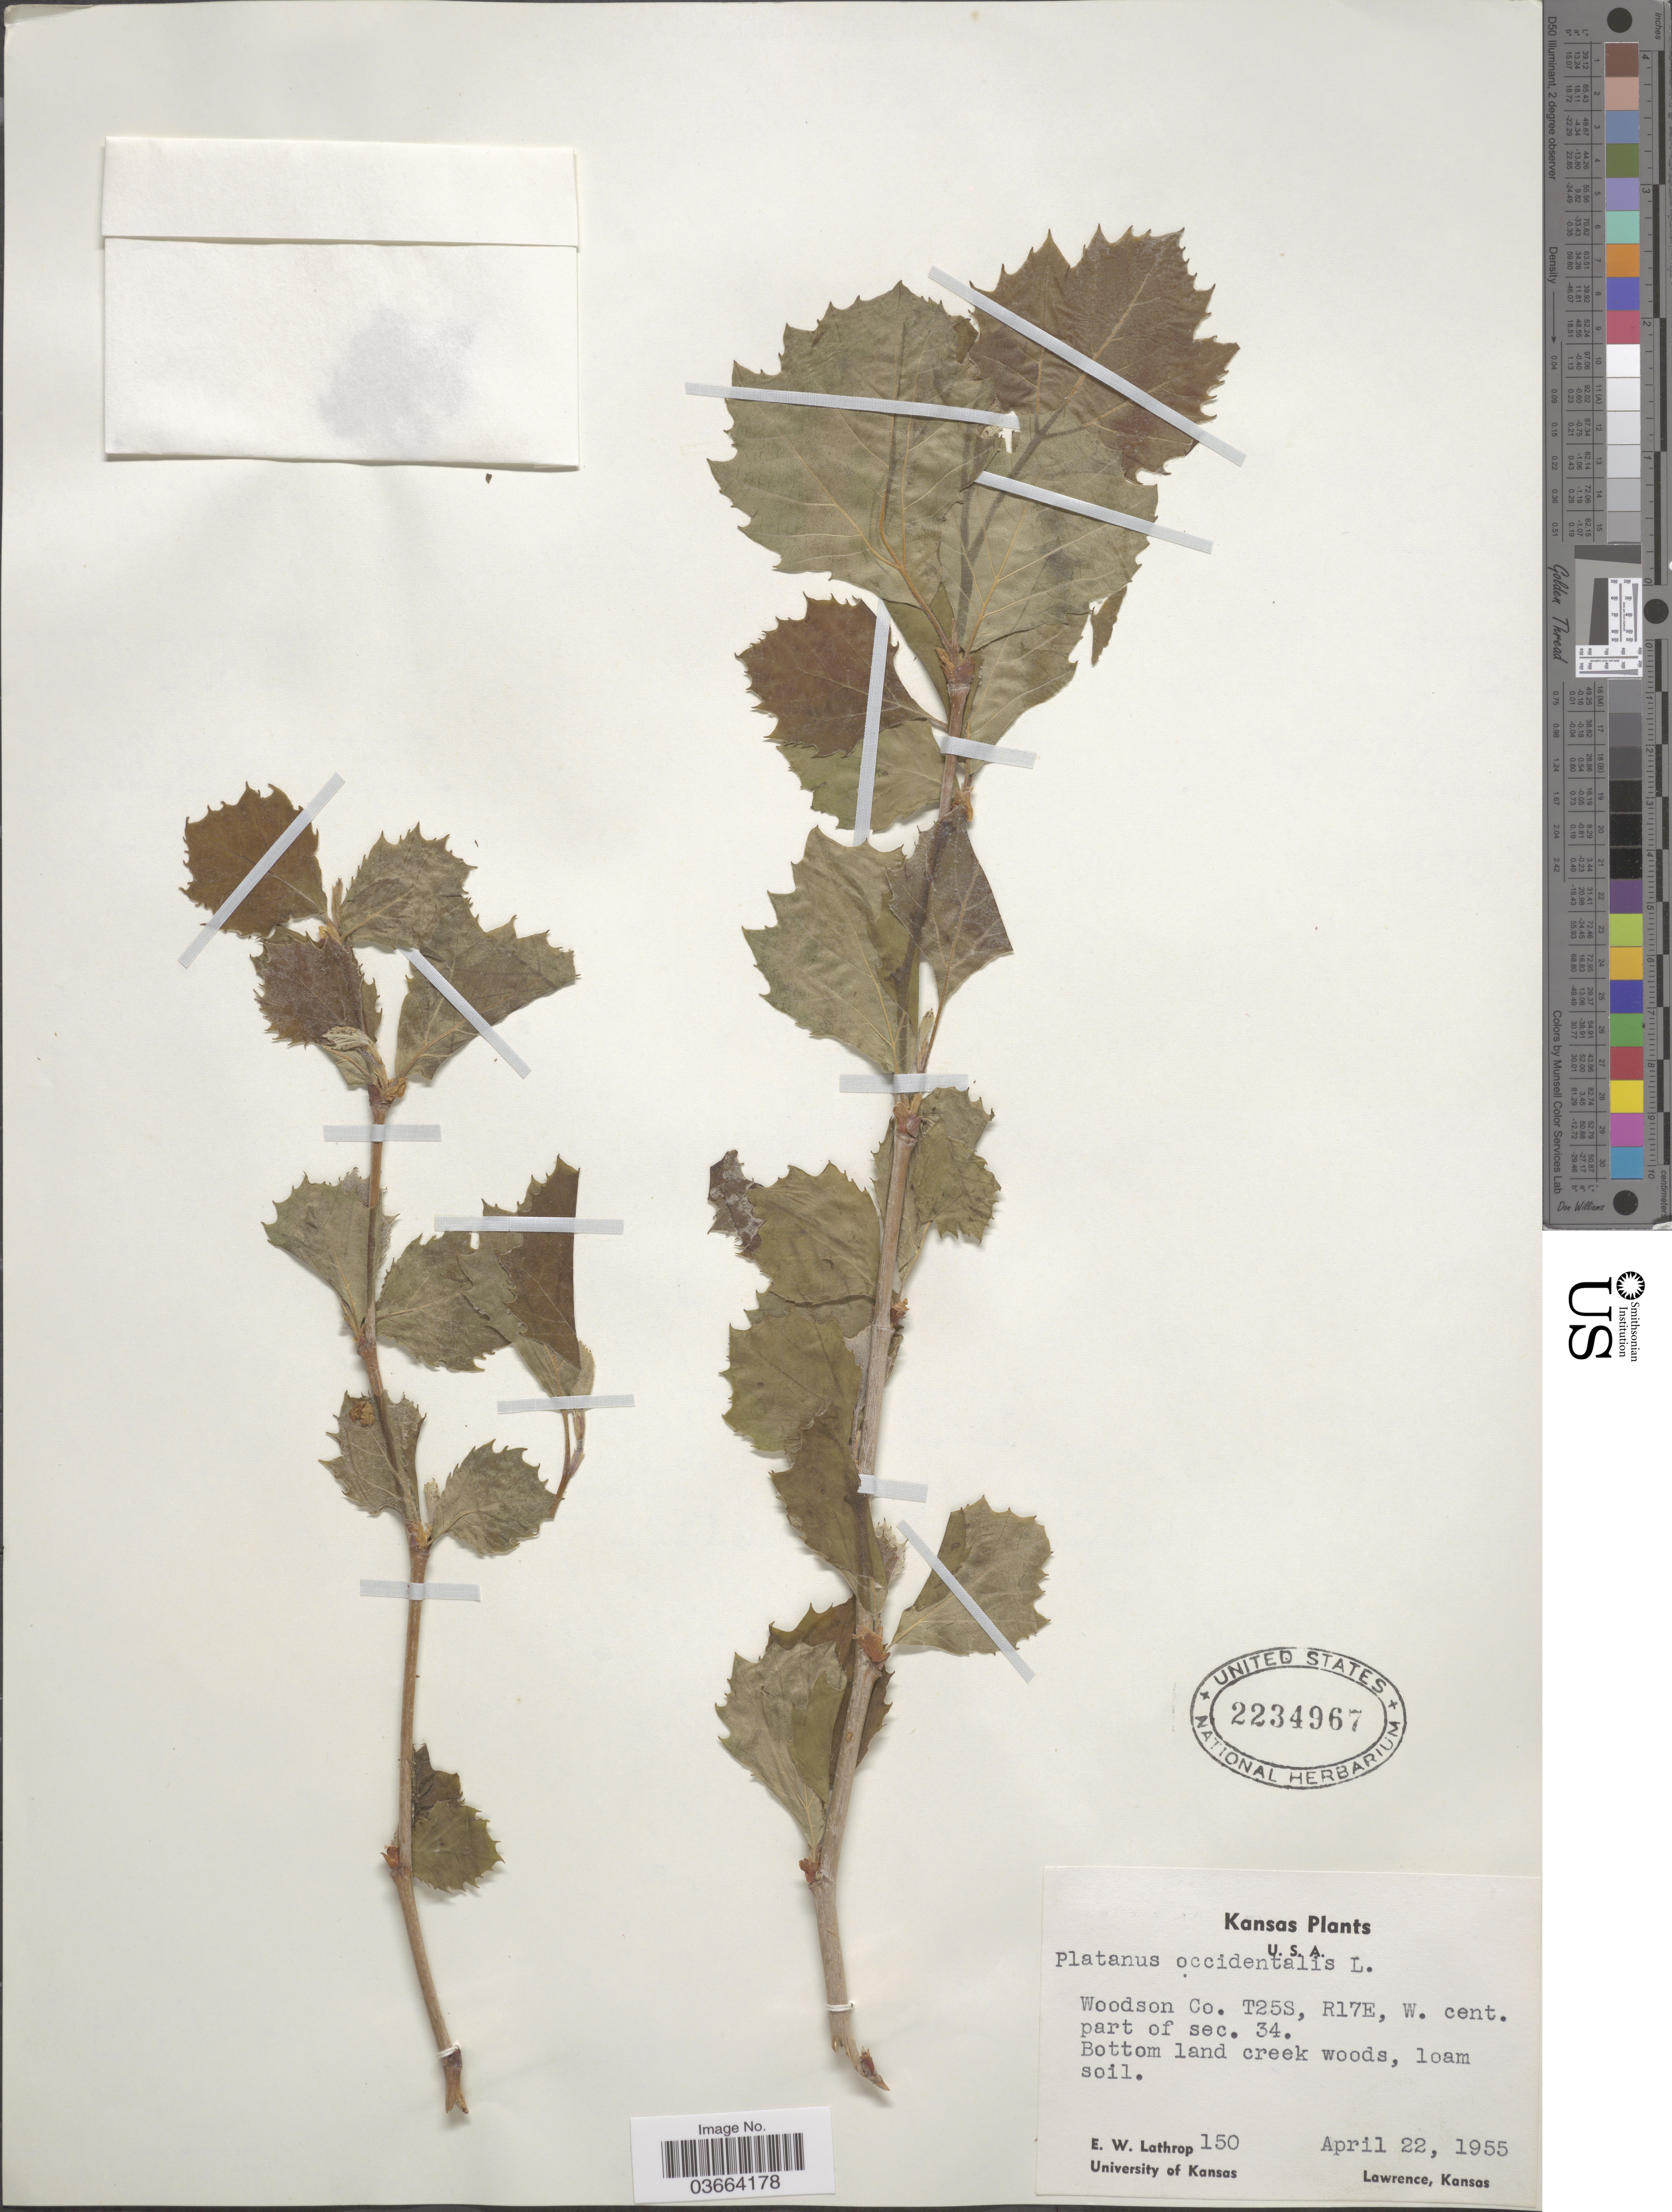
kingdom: Plantae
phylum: Tracheophyta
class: Magnoliopsida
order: Proteales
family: Platanaceae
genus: Platanus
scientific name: Platanus occidentalis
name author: L.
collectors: E. W. Lathrop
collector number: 150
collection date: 1955-04-22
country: United States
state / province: Kansas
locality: Woodson Co. T25S, R17E, W. Cent. part of sec. 34.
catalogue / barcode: US 2234967